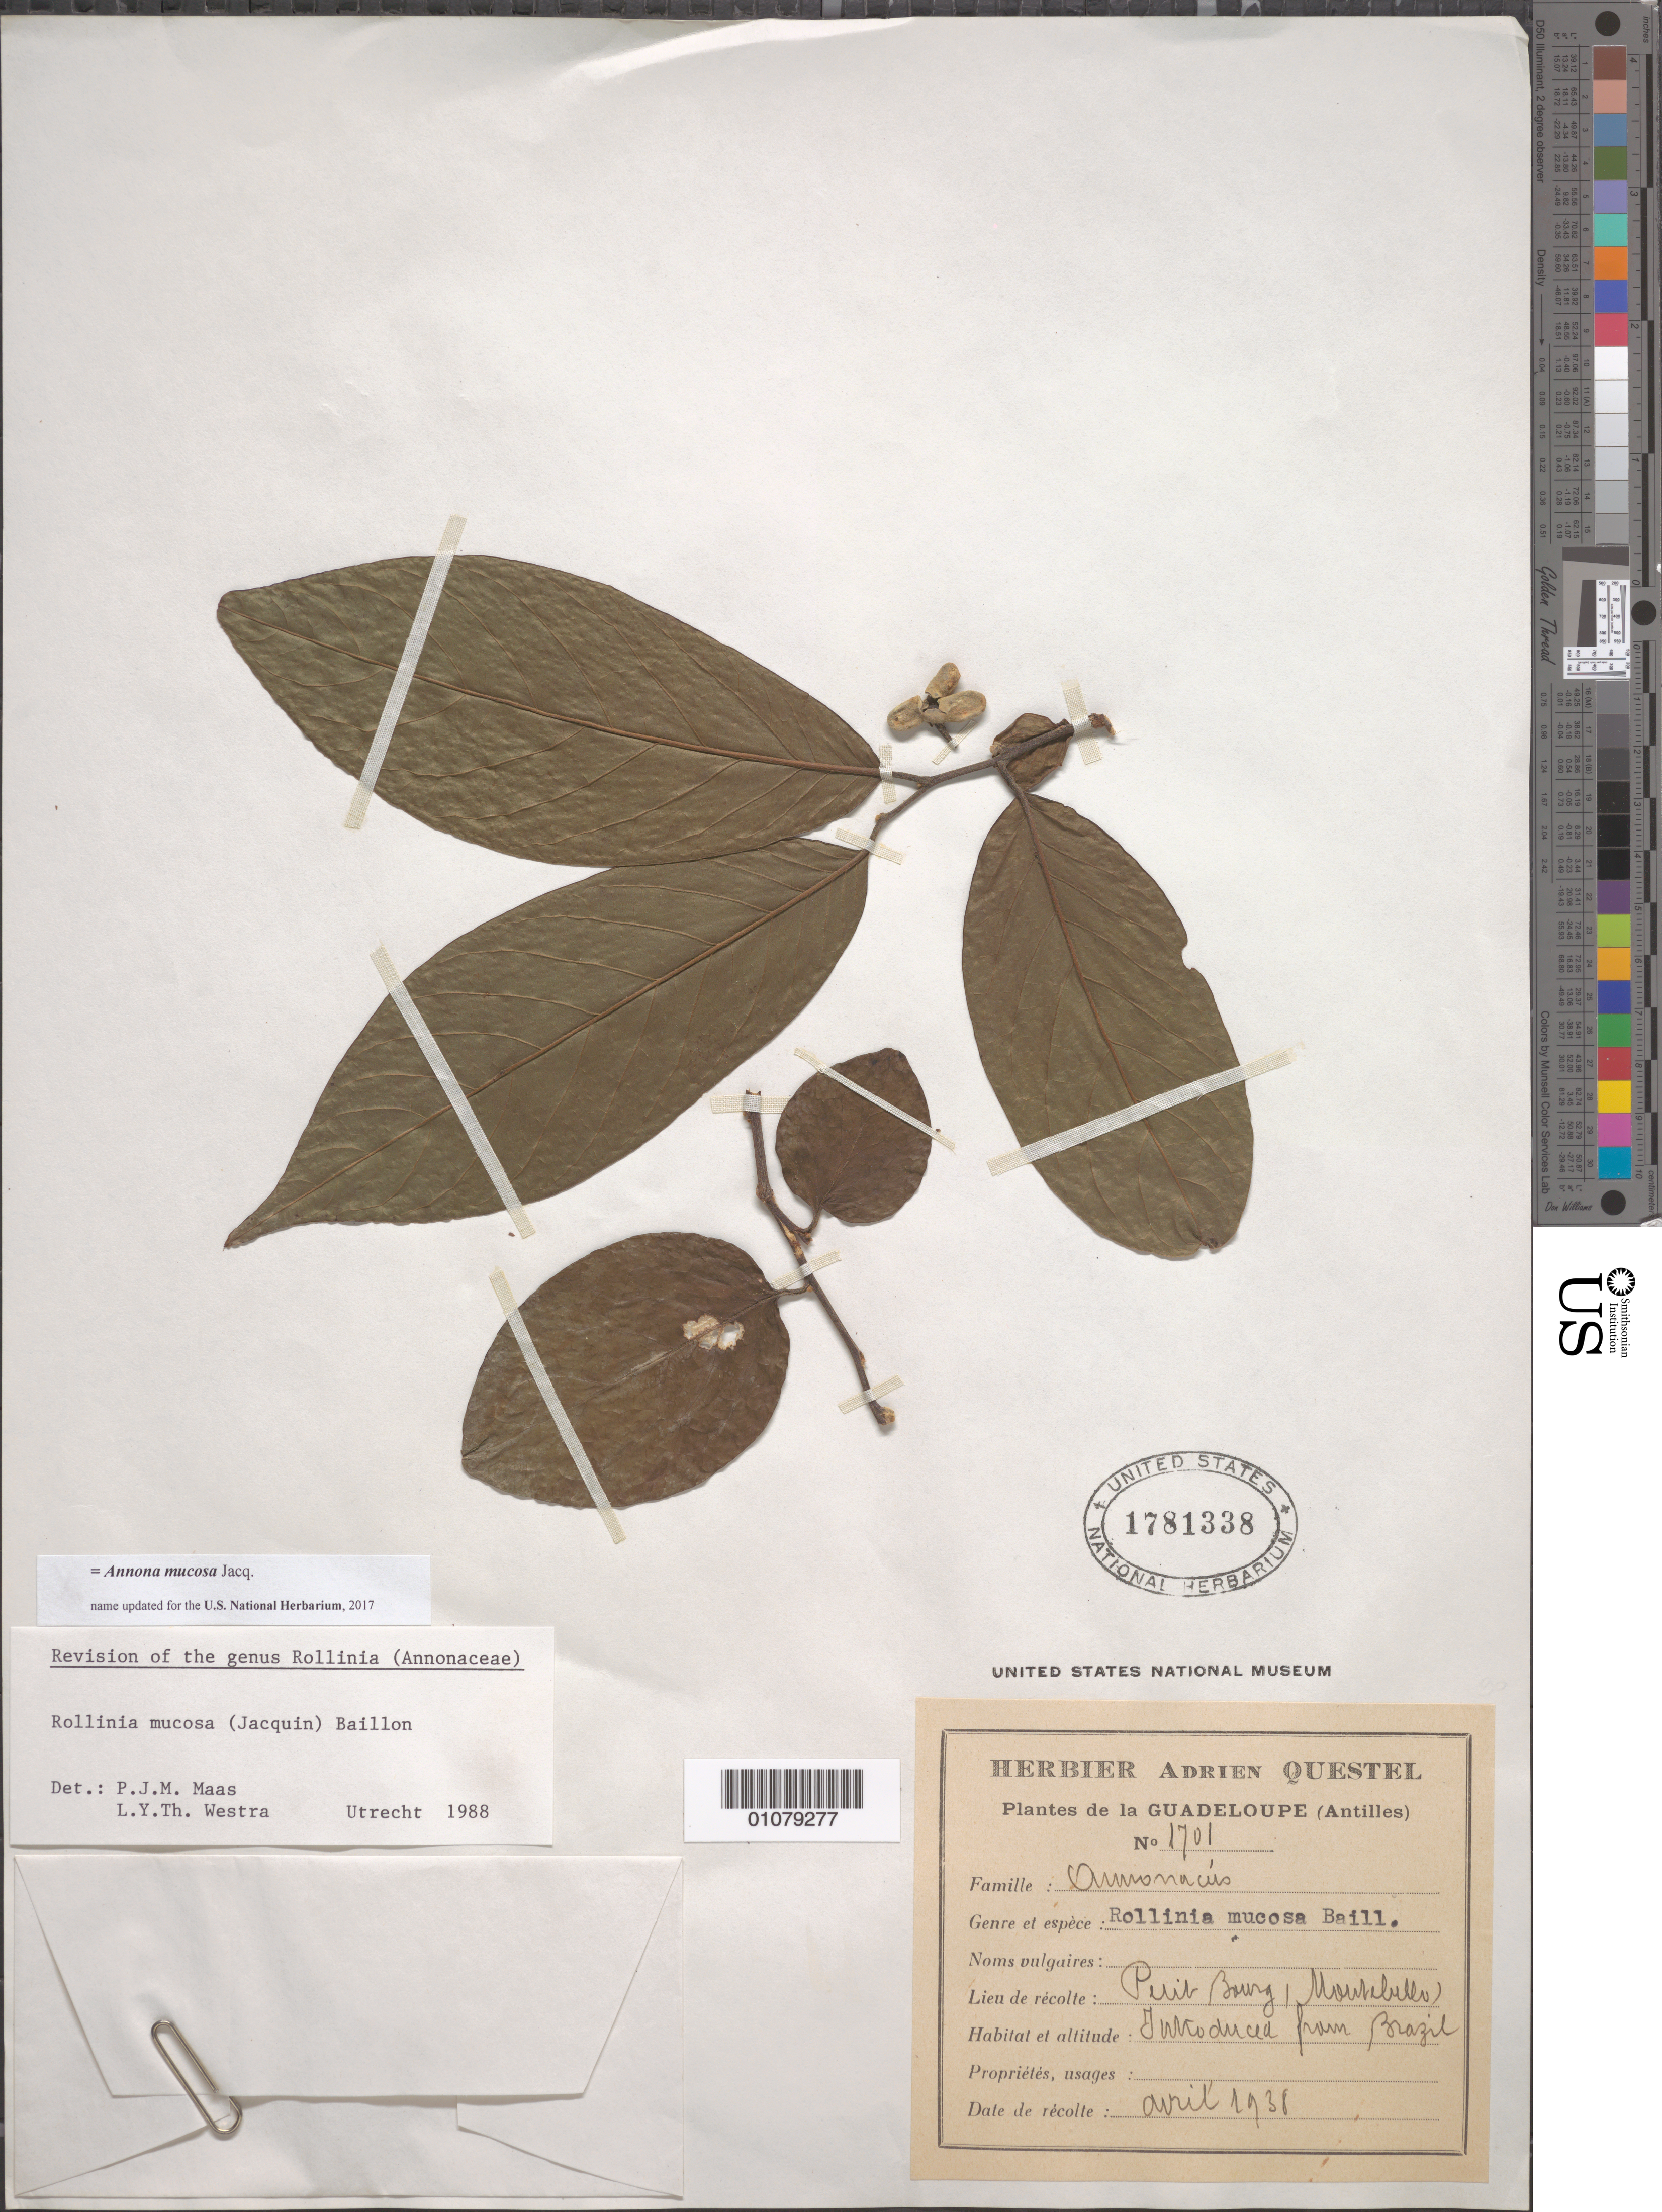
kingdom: Plantae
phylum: Tracheophyta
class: Magnoliopsida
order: Magnoliales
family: Annonaceae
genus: Annona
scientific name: Annona mucosa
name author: Jacq.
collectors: A. Questel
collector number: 1701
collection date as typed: Apr 1938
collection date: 1938-04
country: Guadeloupe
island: Basse Terre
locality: Petit Bourg/ (hard to read) Mauribullo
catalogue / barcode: US 1781338